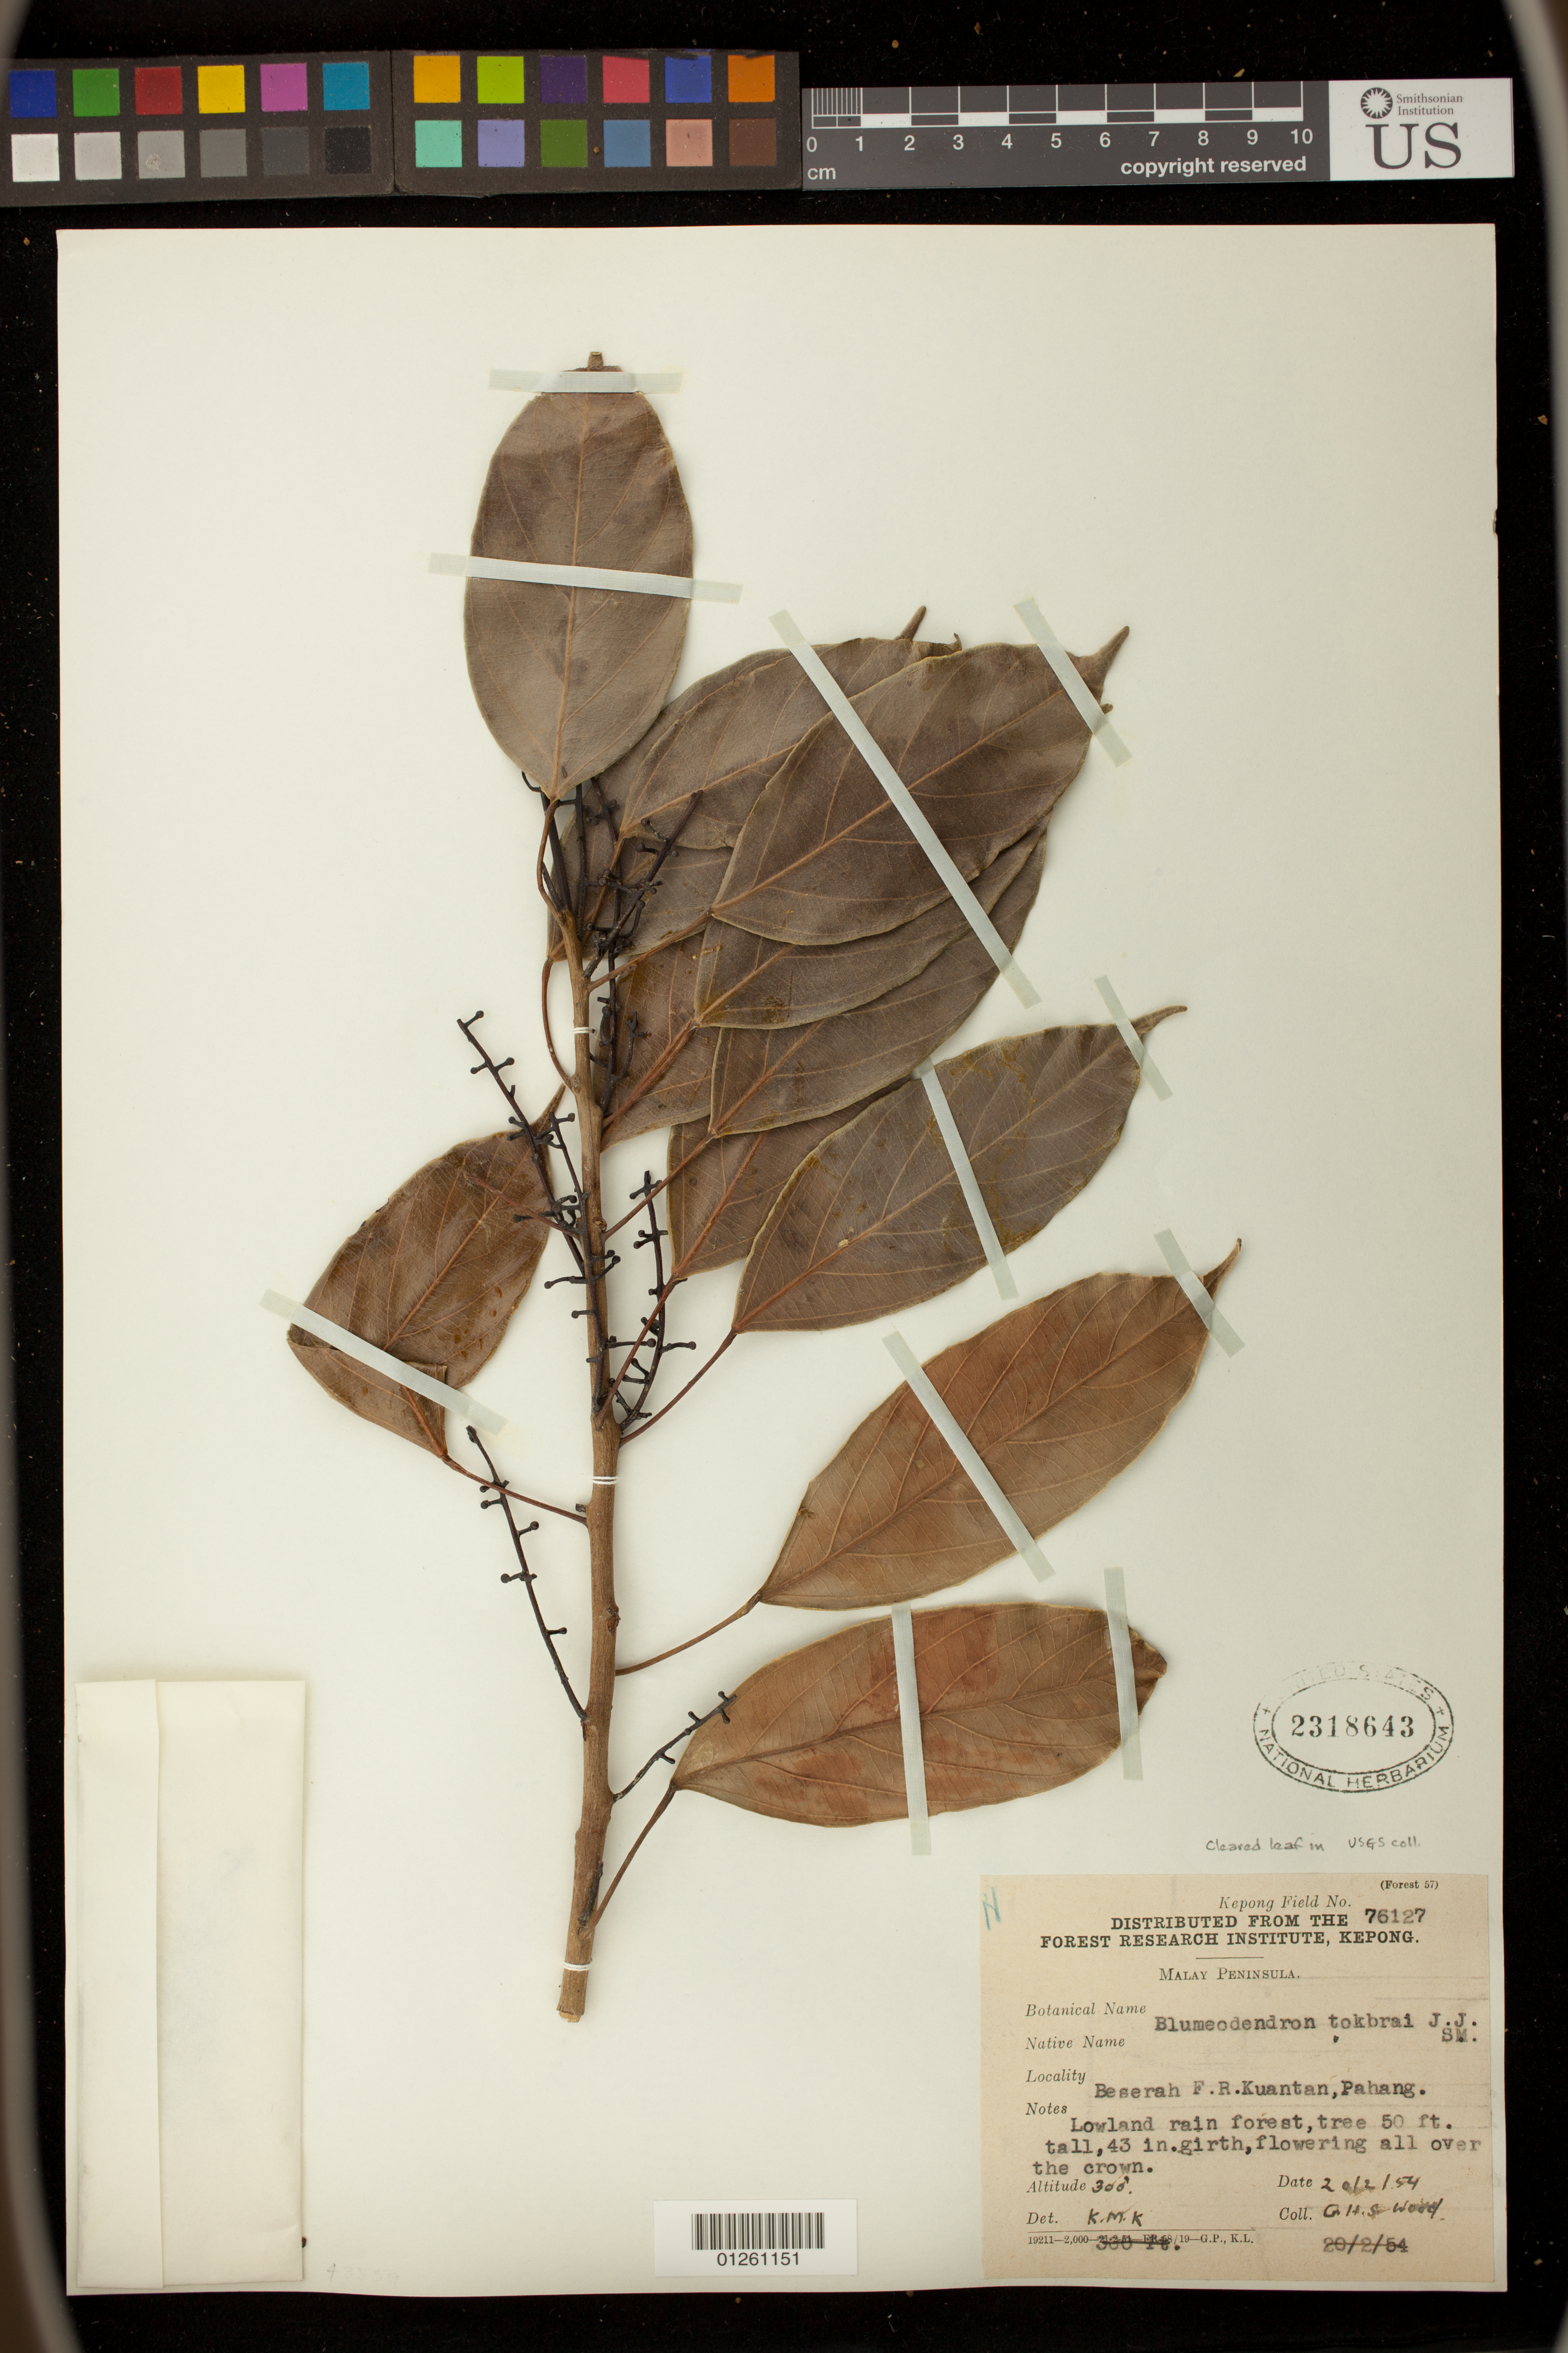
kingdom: Plantae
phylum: Tracheophyta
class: Magnoliopsida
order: Malpighiales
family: Euphorbiaceae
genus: Blumeodendron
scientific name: Blumeodendron tokbrai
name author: (Blume) Kurz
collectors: G. Wood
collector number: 76127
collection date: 1954-02-20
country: Malaysia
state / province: Pahang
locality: Malay Peninsula. Beserah, F.R. Kuantan.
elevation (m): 91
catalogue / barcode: US 2318643